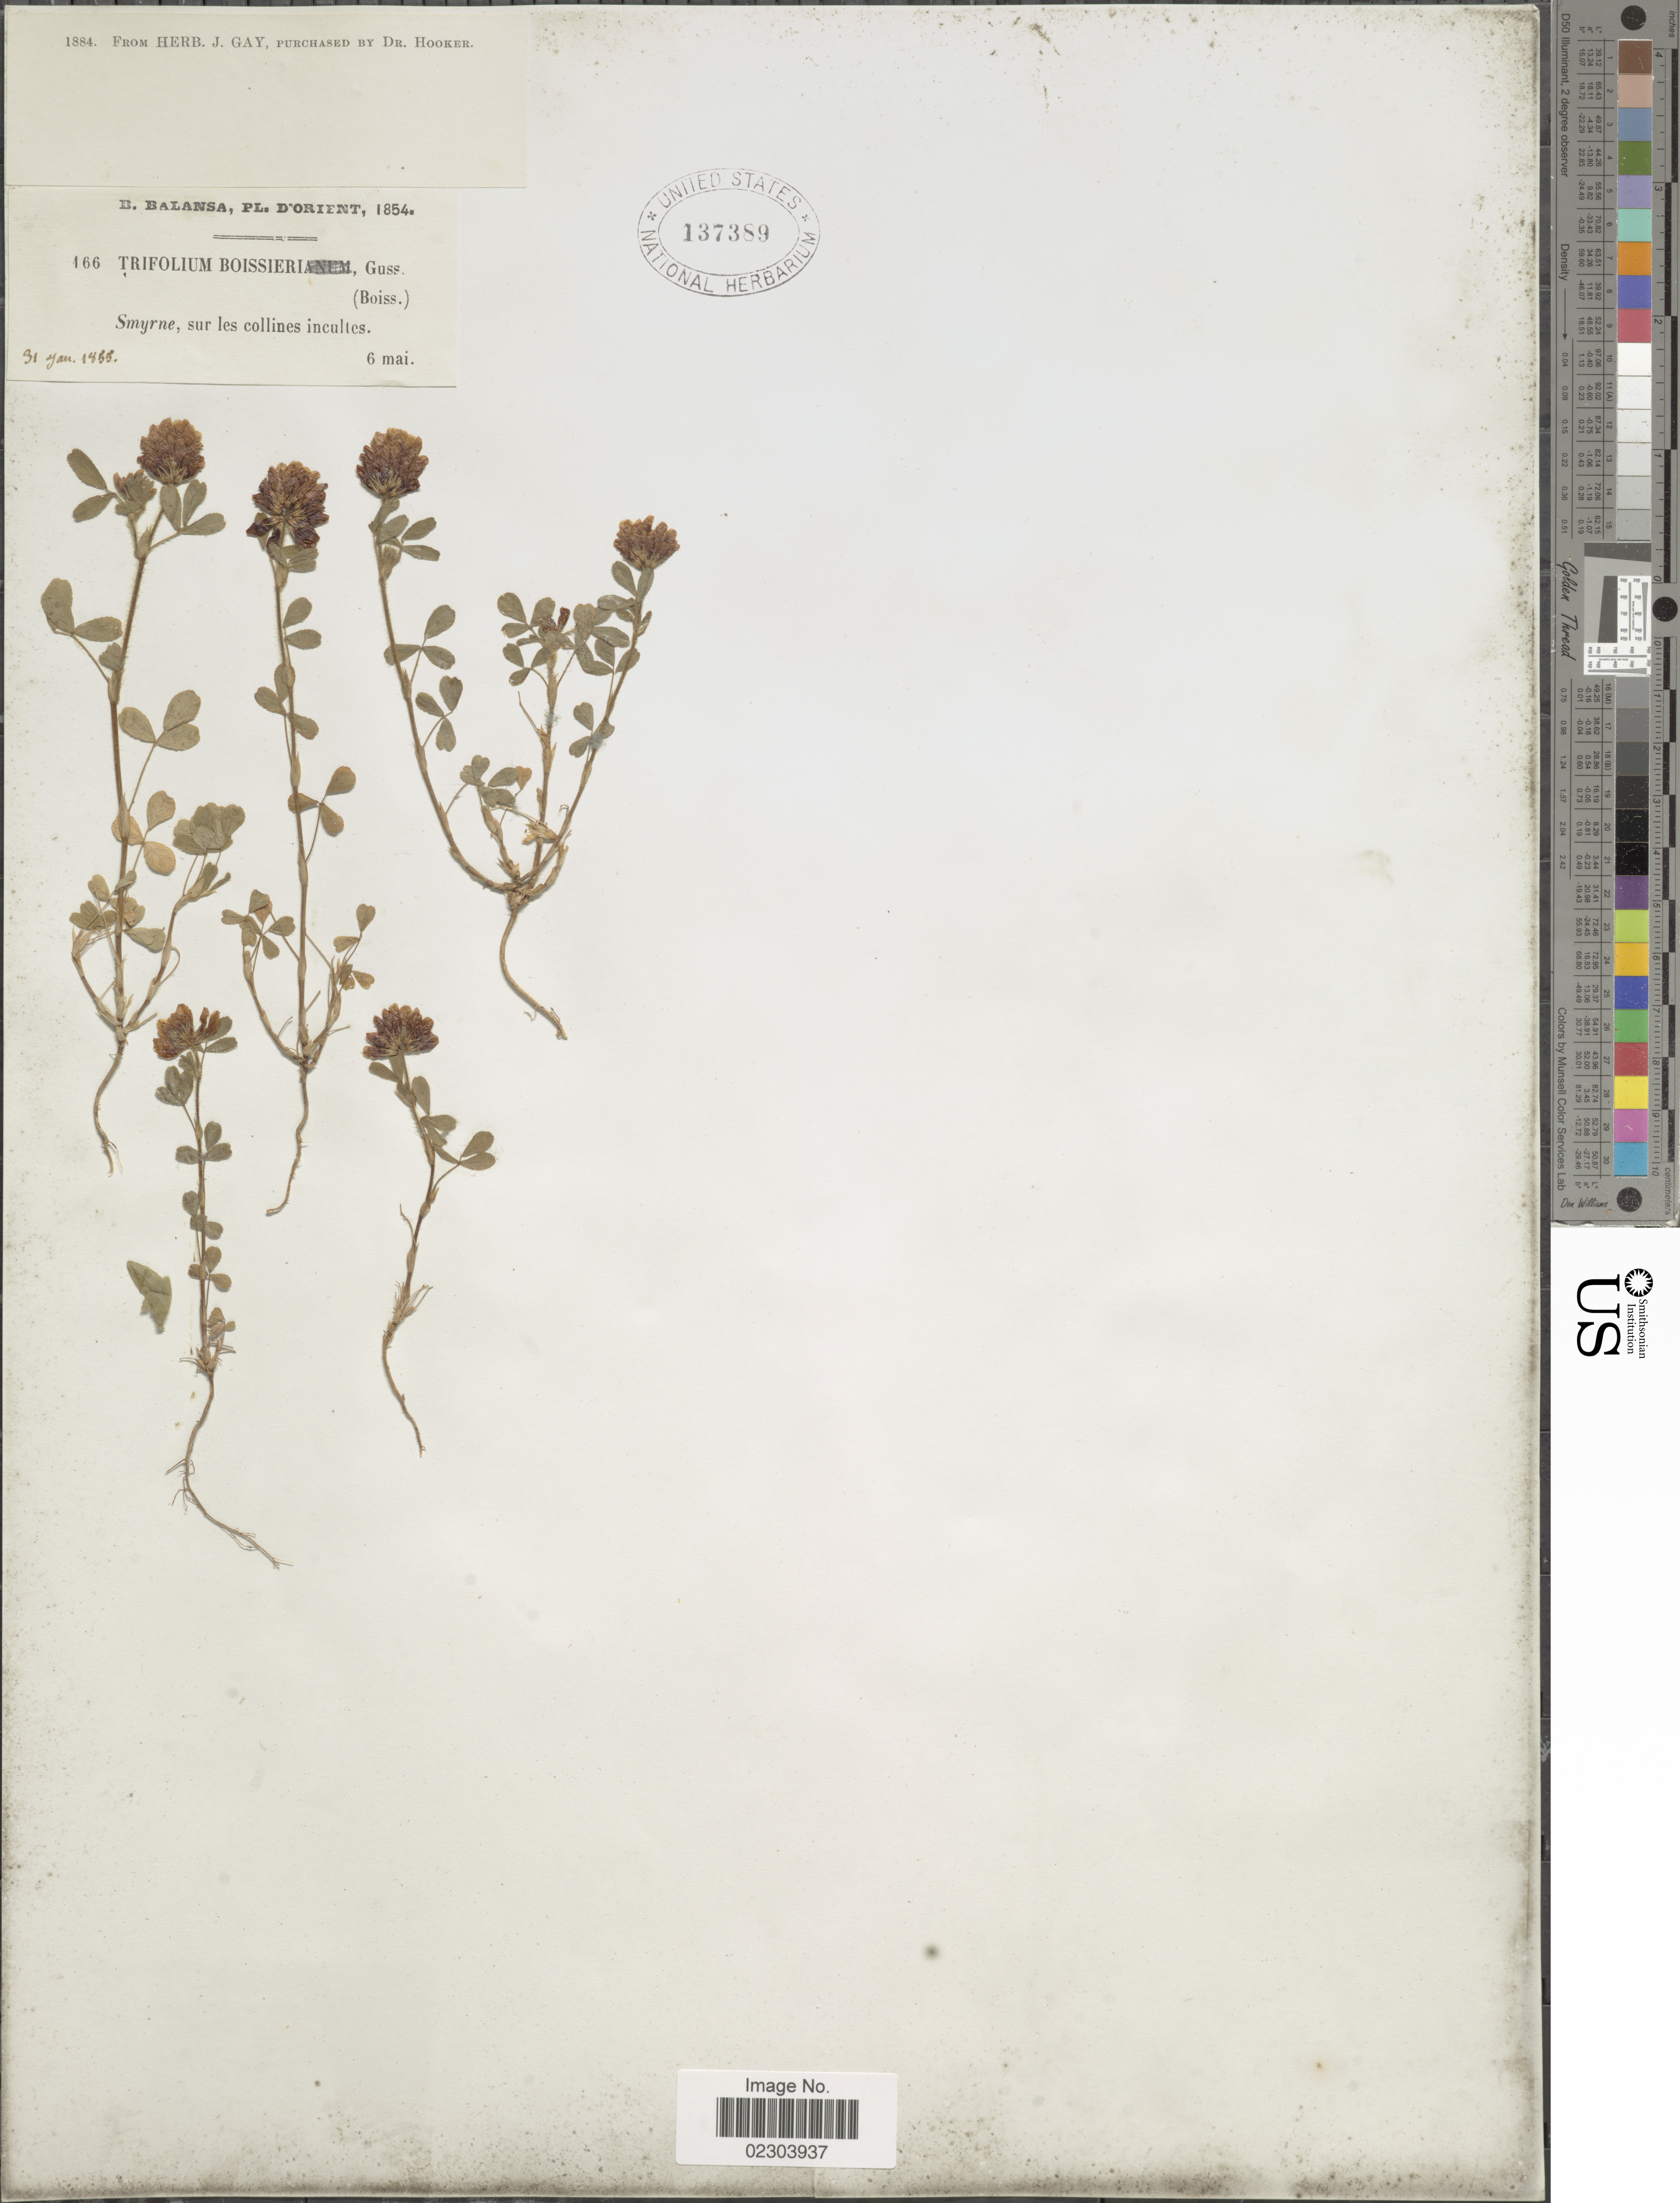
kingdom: Plantae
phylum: Tracheophyta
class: Magnoliopsida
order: Fabales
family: Fabaceae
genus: Trifolium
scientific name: Trifolium boissieri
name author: Gussone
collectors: B. Balansa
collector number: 166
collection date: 1855-01-31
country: Turkey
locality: D'orient, Smyrne, sur les collines incultes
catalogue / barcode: US 137389